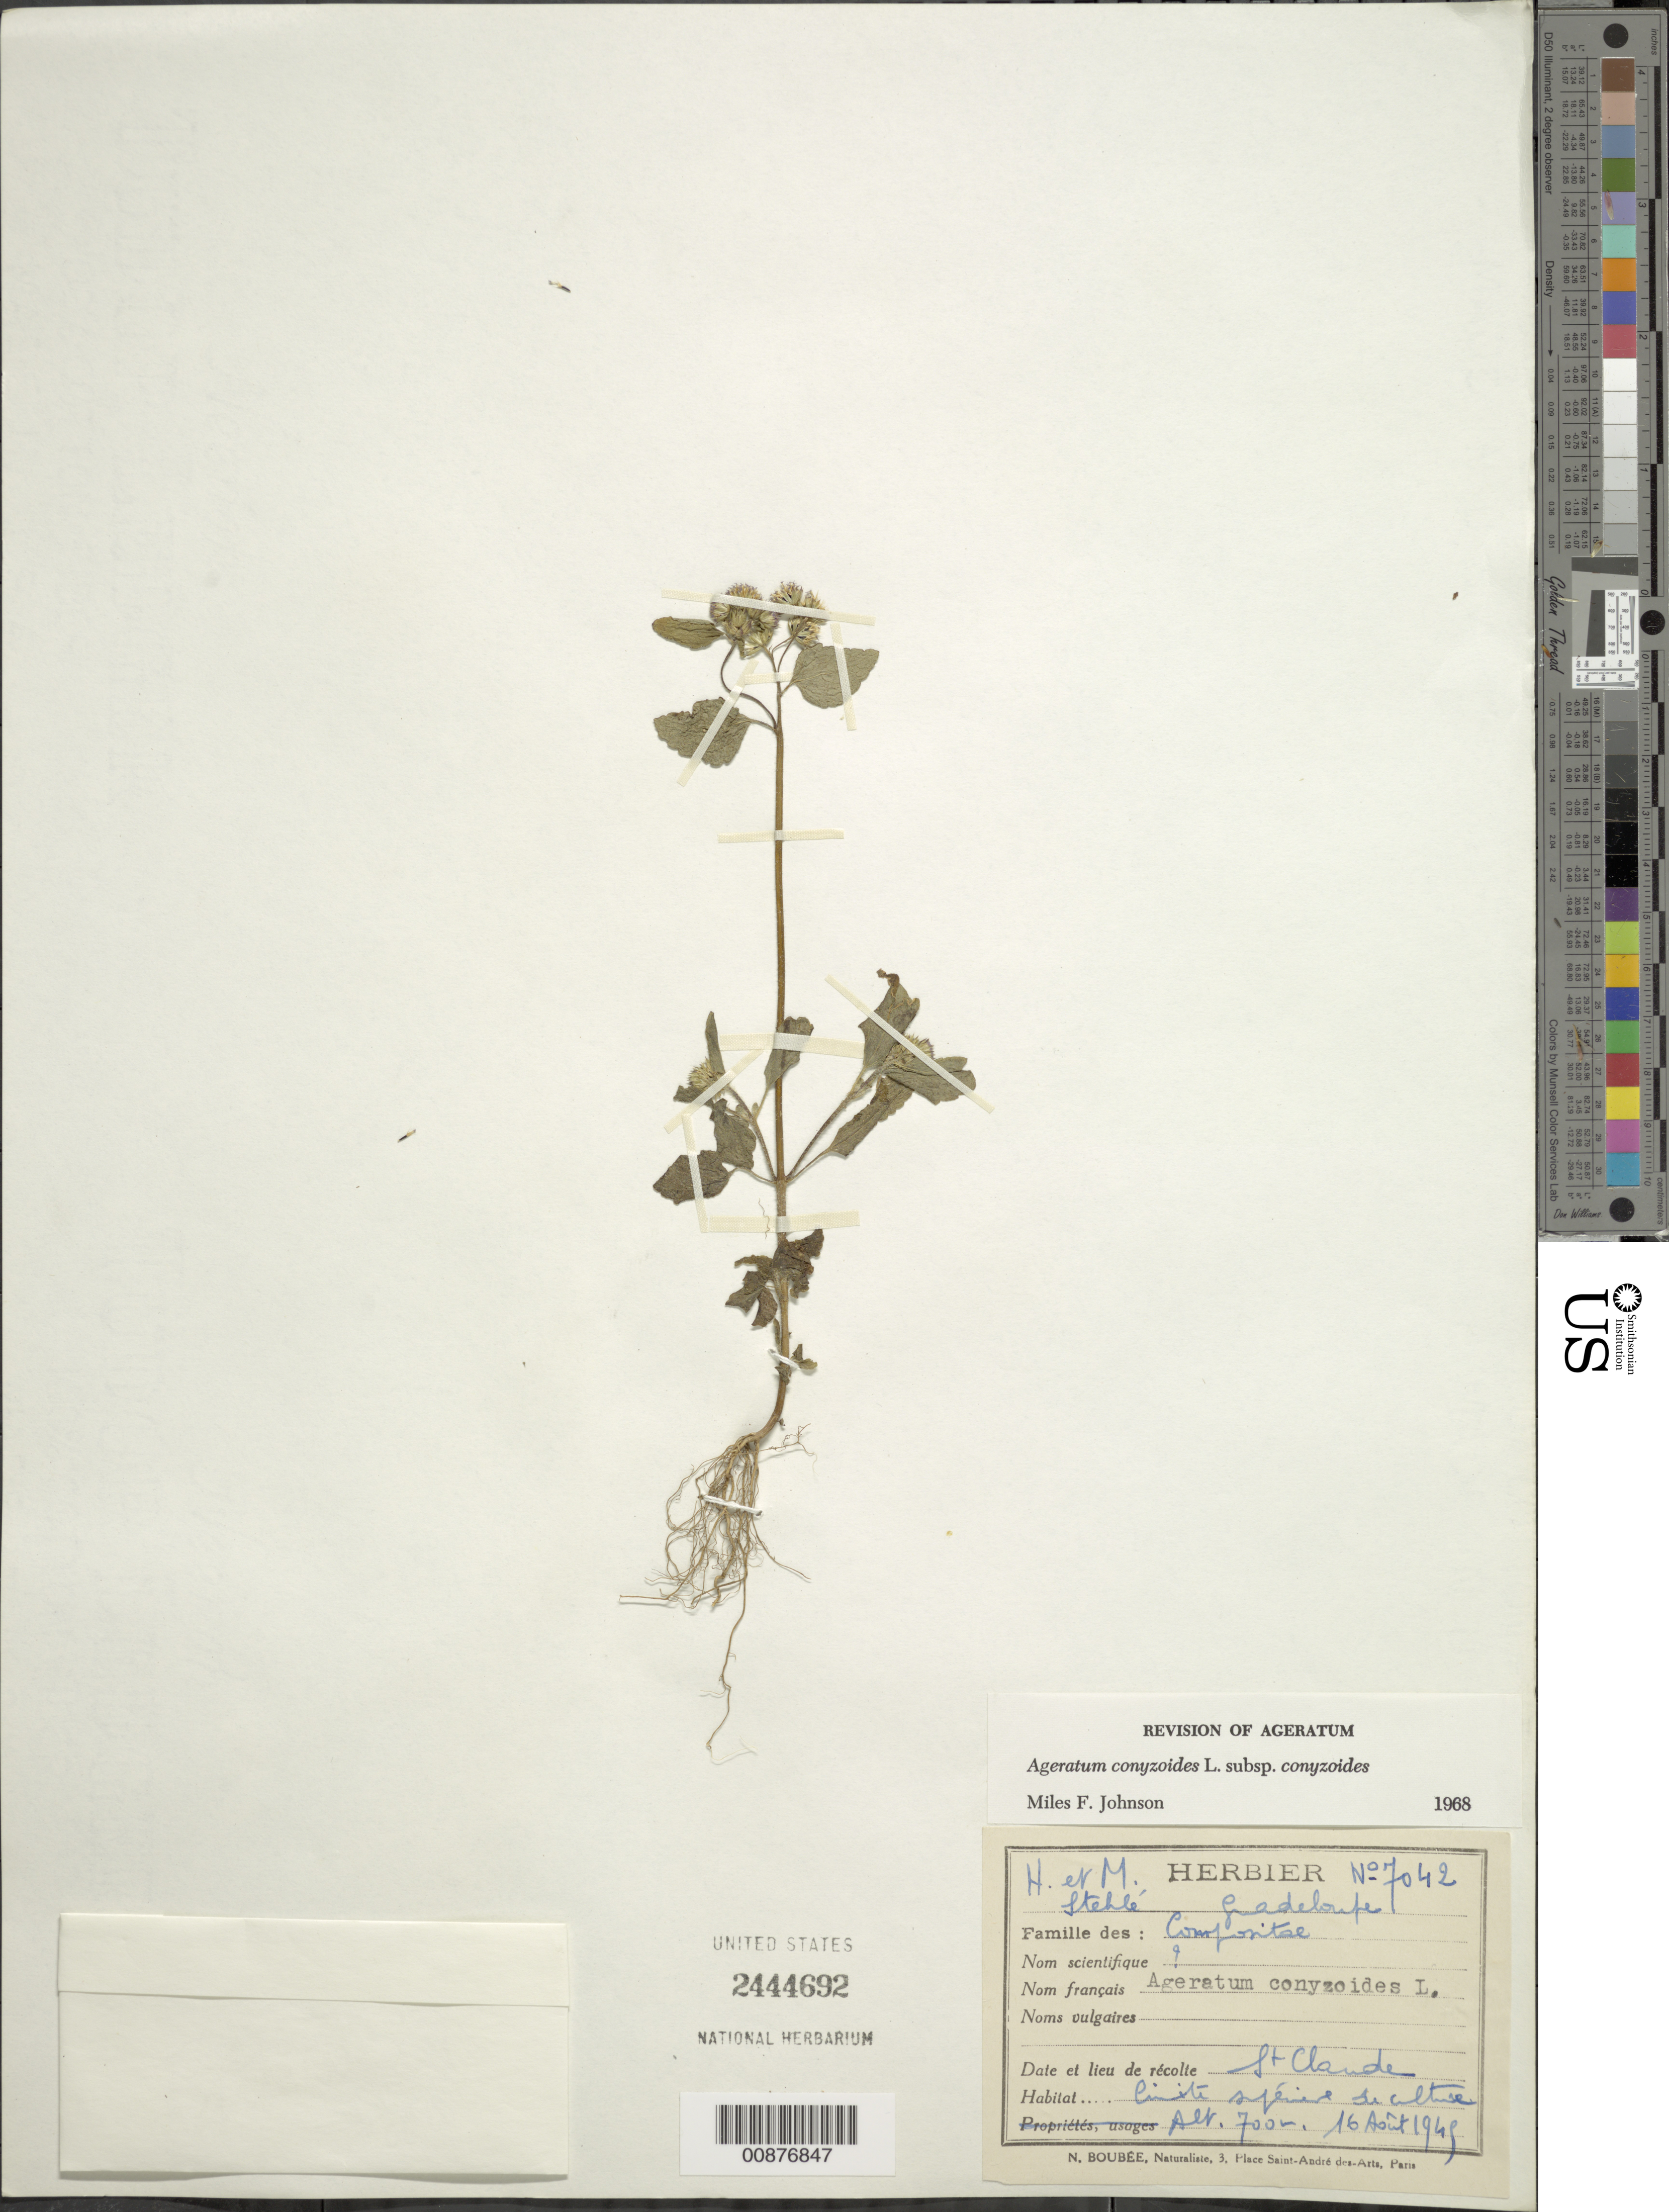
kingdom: Plantae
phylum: Tracheophyta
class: Magnoliopsida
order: Asterales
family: Asteraceae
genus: Ageratum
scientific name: Ageratum conyzoides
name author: L.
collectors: H. Stehlé & M. Stehlé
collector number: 7042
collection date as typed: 16 Aug 1949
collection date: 1949-08-16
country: Guadeloupe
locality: St. Claude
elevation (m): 700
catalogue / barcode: US 2444692